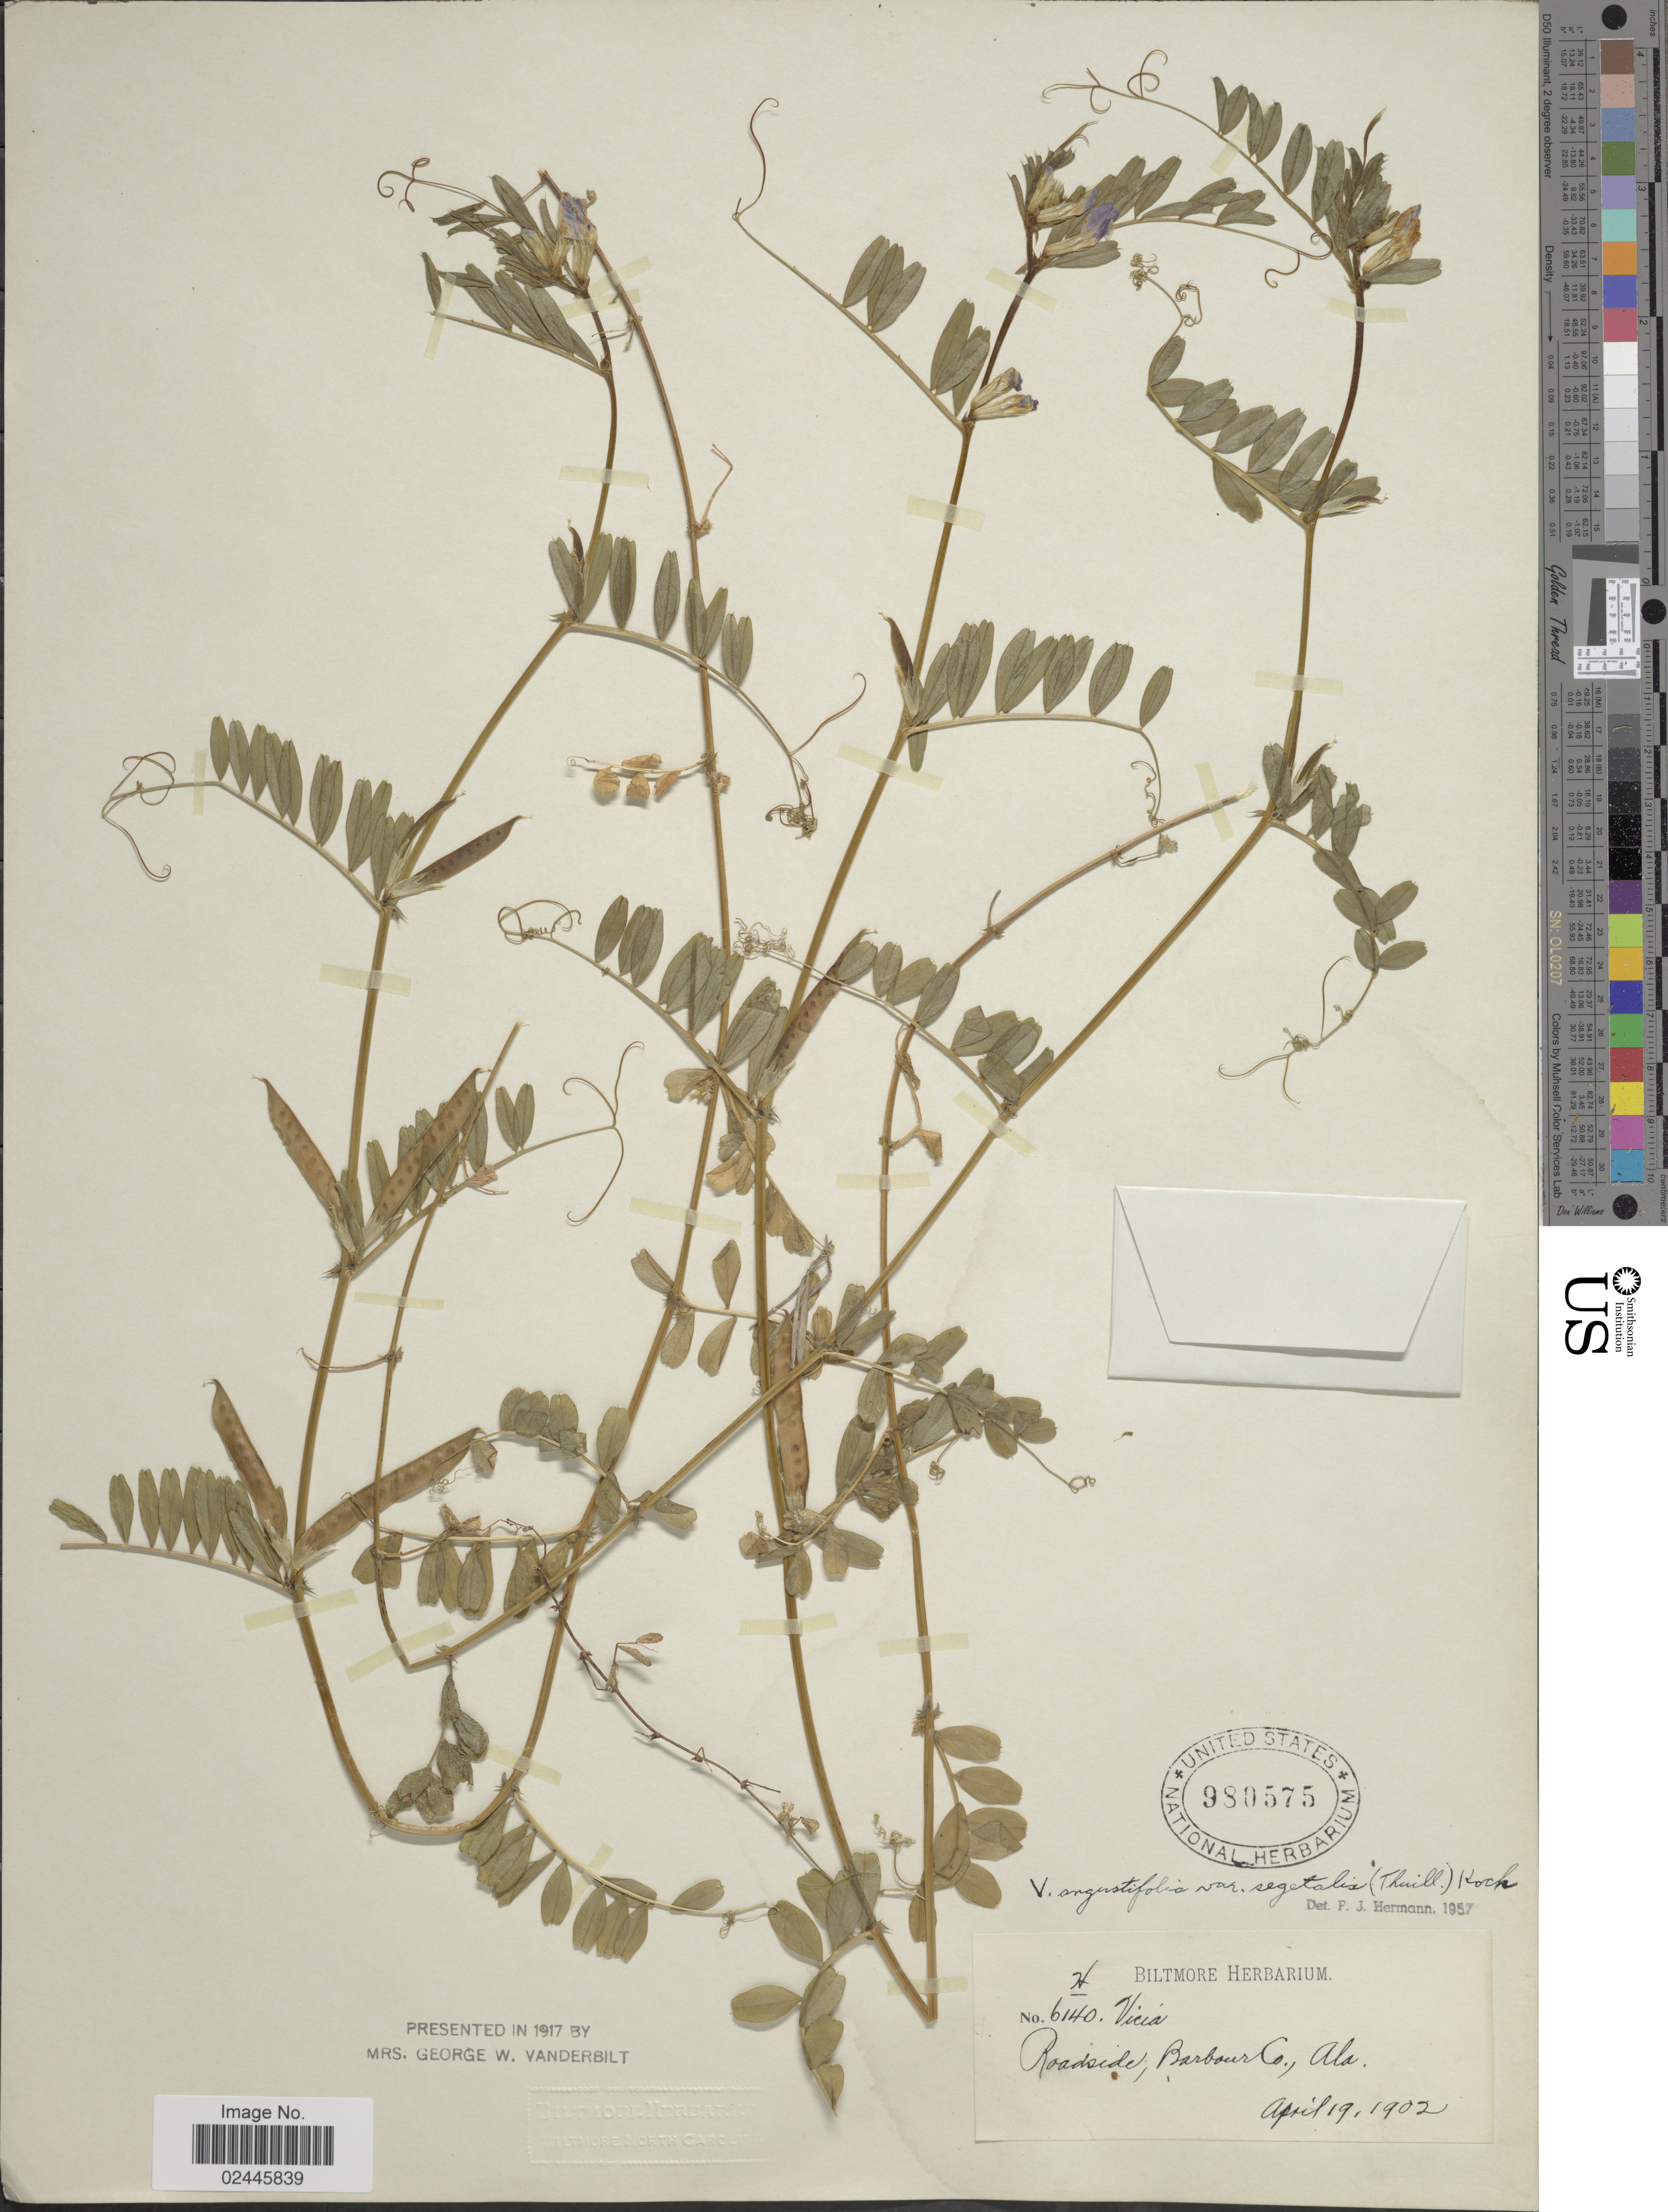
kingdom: Plantae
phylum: Tracheophyta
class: Magnoliopsida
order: Fabales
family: Fabaceae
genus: Vicia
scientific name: Vicia angustifolia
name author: L.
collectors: ex herb. Biltmore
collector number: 6140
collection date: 1902-04-19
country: United States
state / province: Alabama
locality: Roadside, Barbour Co., Ala.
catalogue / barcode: US 980575